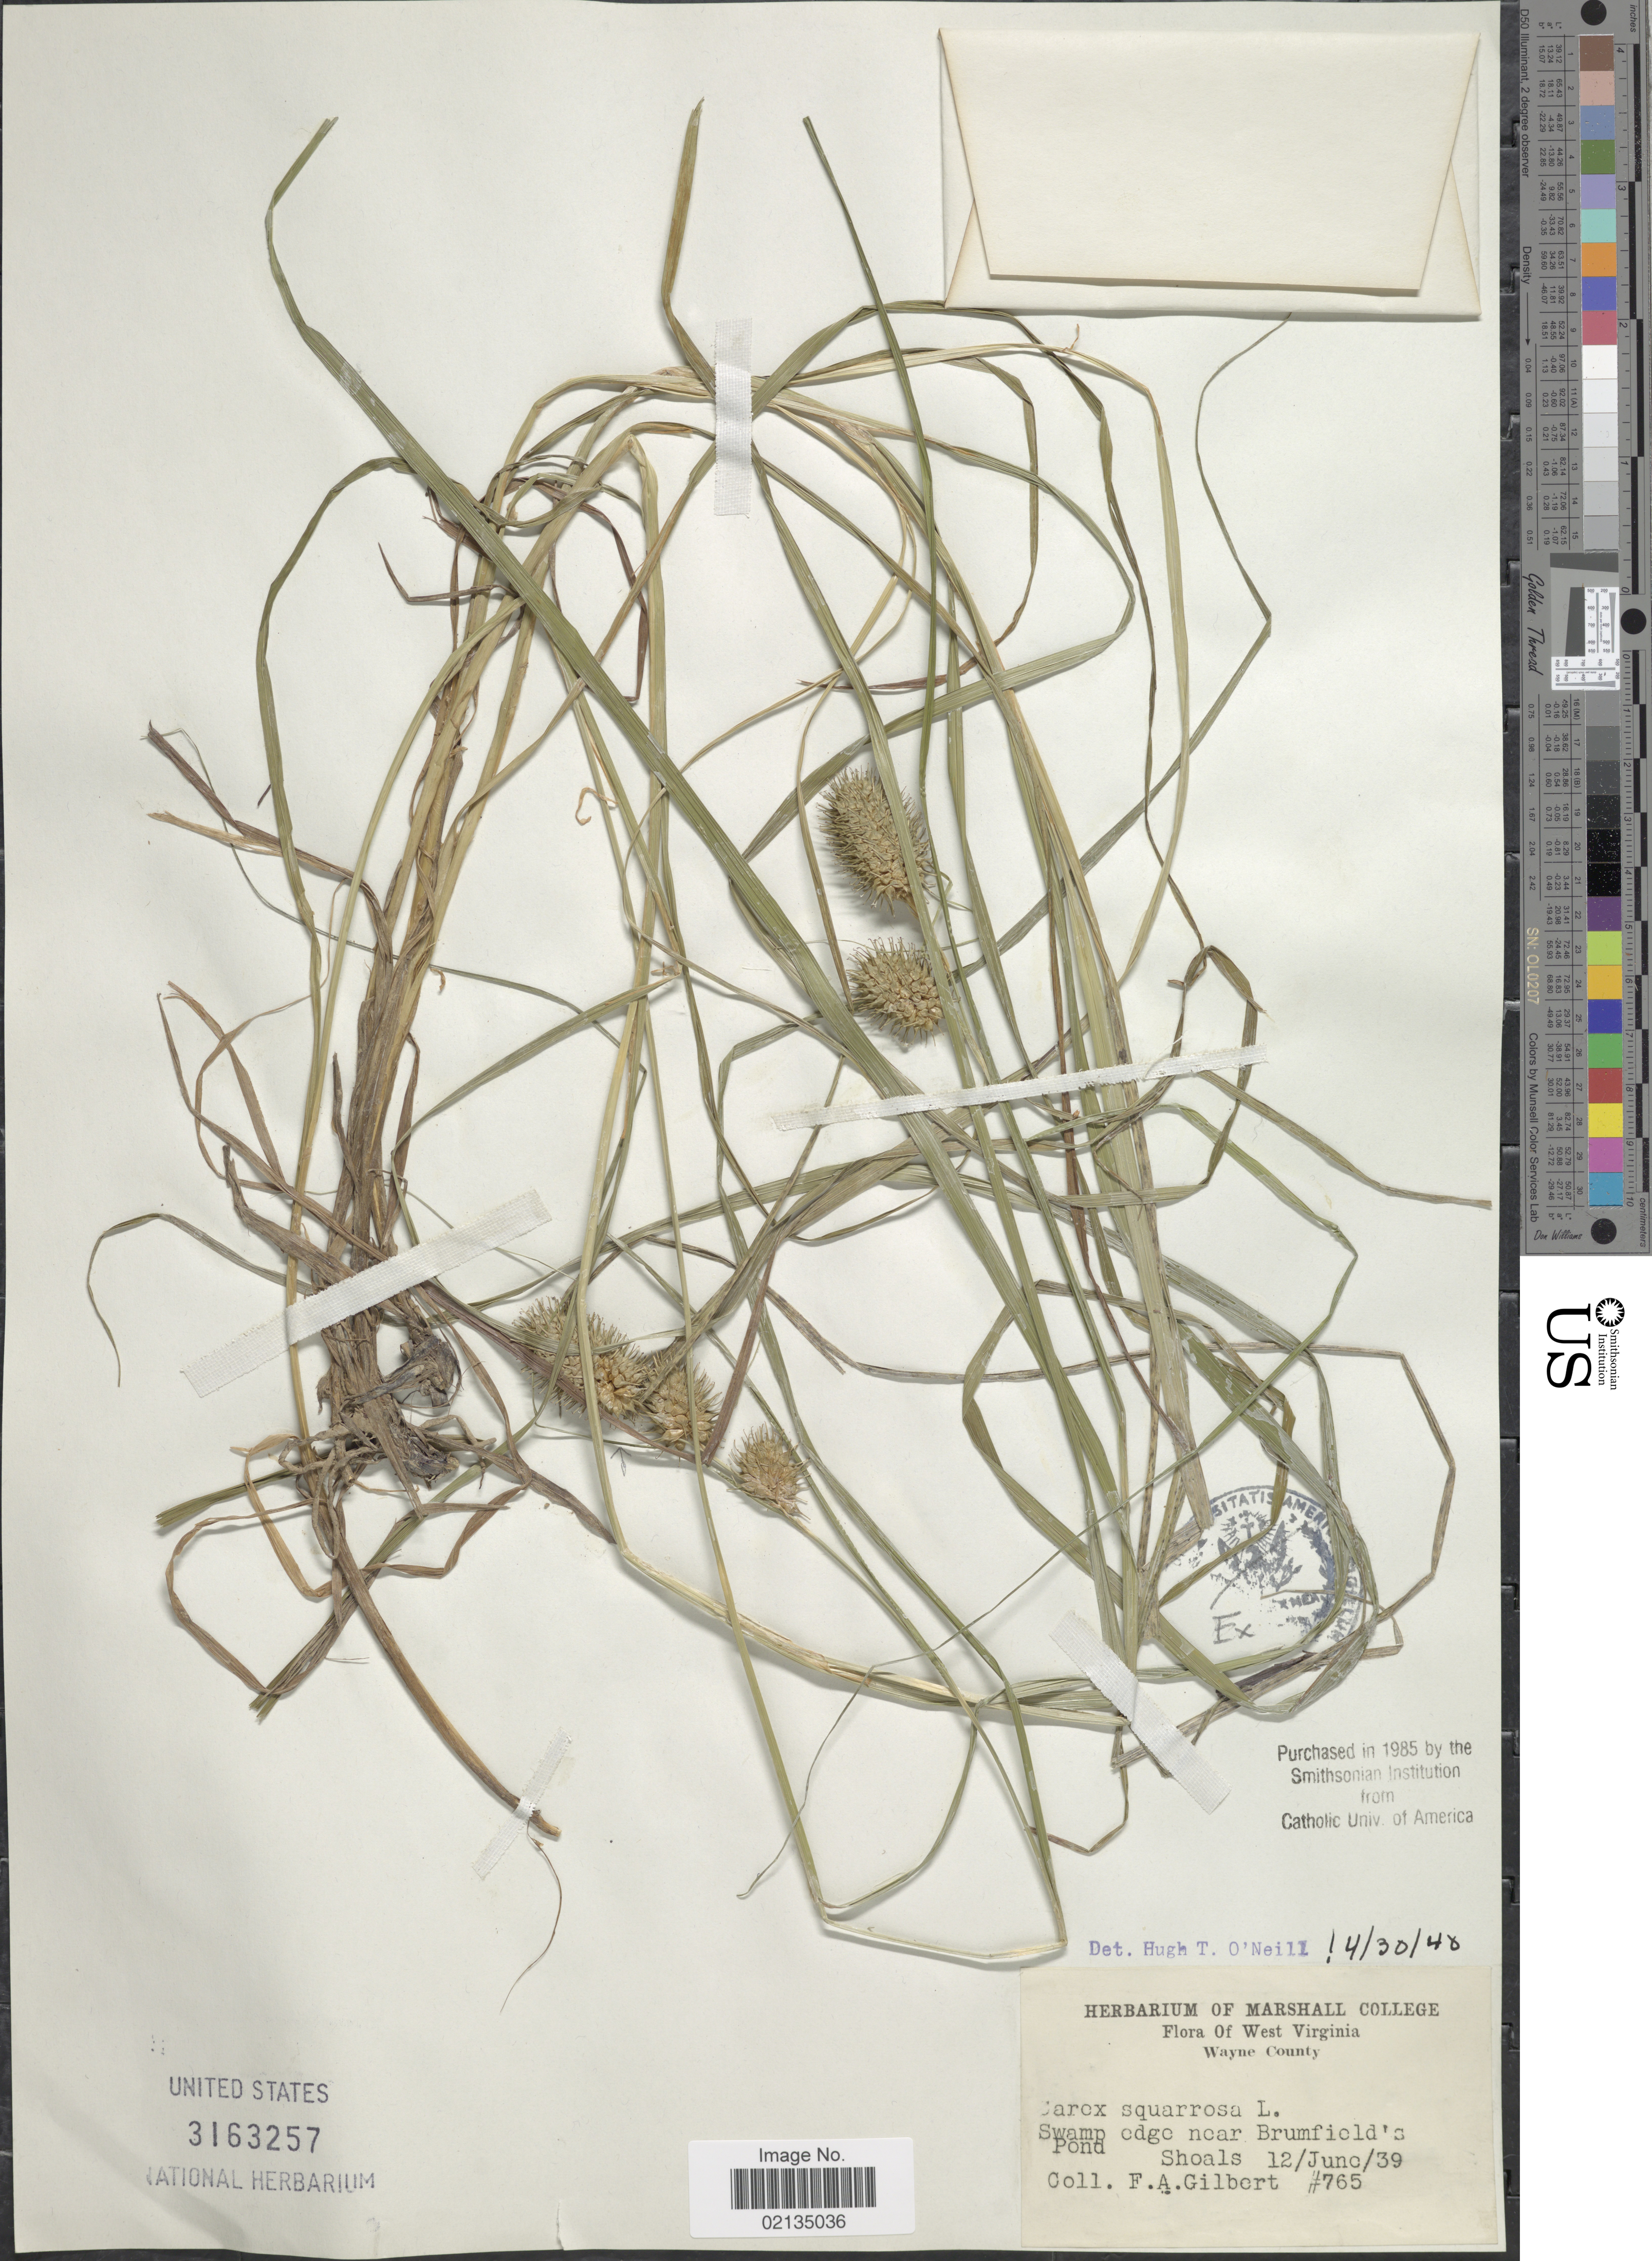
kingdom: Plantae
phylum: Tracheophyta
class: Liliopsida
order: Poales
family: Cyperaceae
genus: Carex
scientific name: Carex squarrosa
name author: L.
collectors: F. A. Gilbert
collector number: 765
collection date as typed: Transcribed d/m/y: 12/6/39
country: United States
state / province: West Virginia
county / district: Wayne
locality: West Virginia. Wayne County. Swamp edge near brumfield's Pond, Shoals.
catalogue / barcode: US 3163257